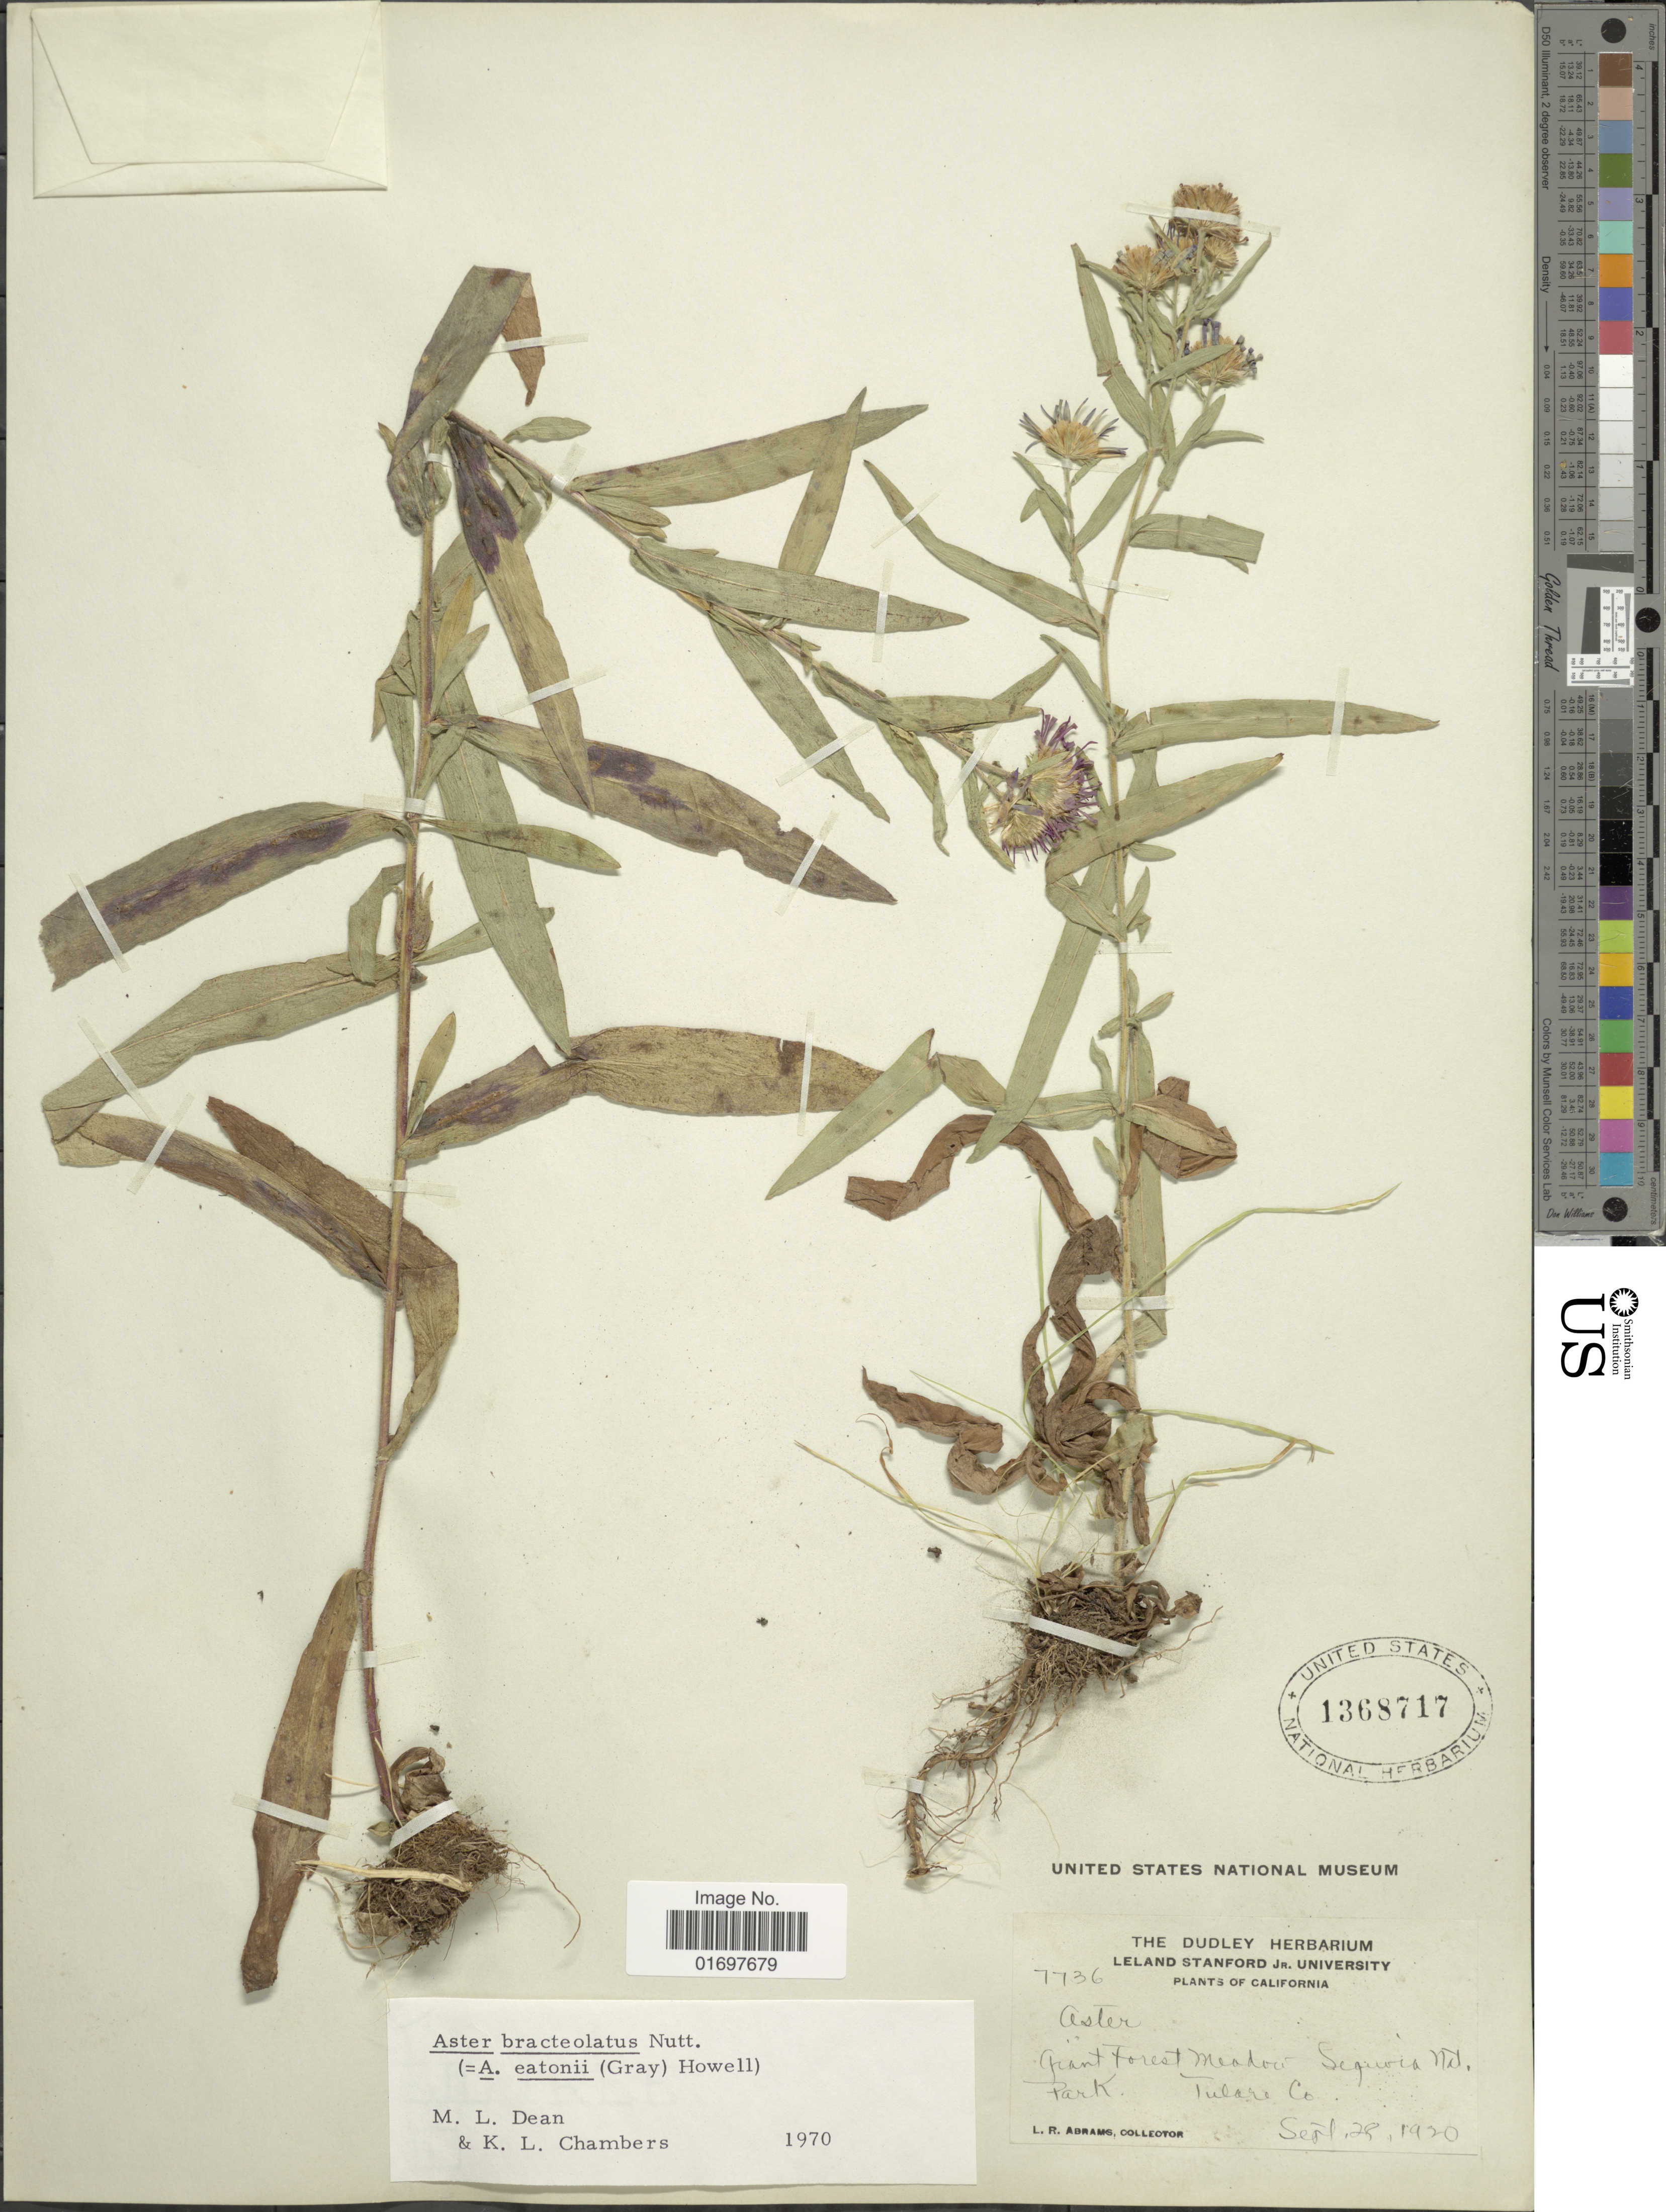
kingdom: Plantae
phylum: Tracheophyta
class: Magnoliopsida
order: Asterales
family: Asteraceae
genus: Symphyotrichum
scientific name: Symphyotrichum bracteolatum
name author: (Nutt.) G.L. Nesom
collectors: L. Abrams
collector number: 7736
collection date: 1920-09-28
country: United States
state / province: California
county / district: Tulare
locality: Grant Forest Meadow, Sequoia Nat. Park, Tulare Co.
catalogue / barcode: US 1368717